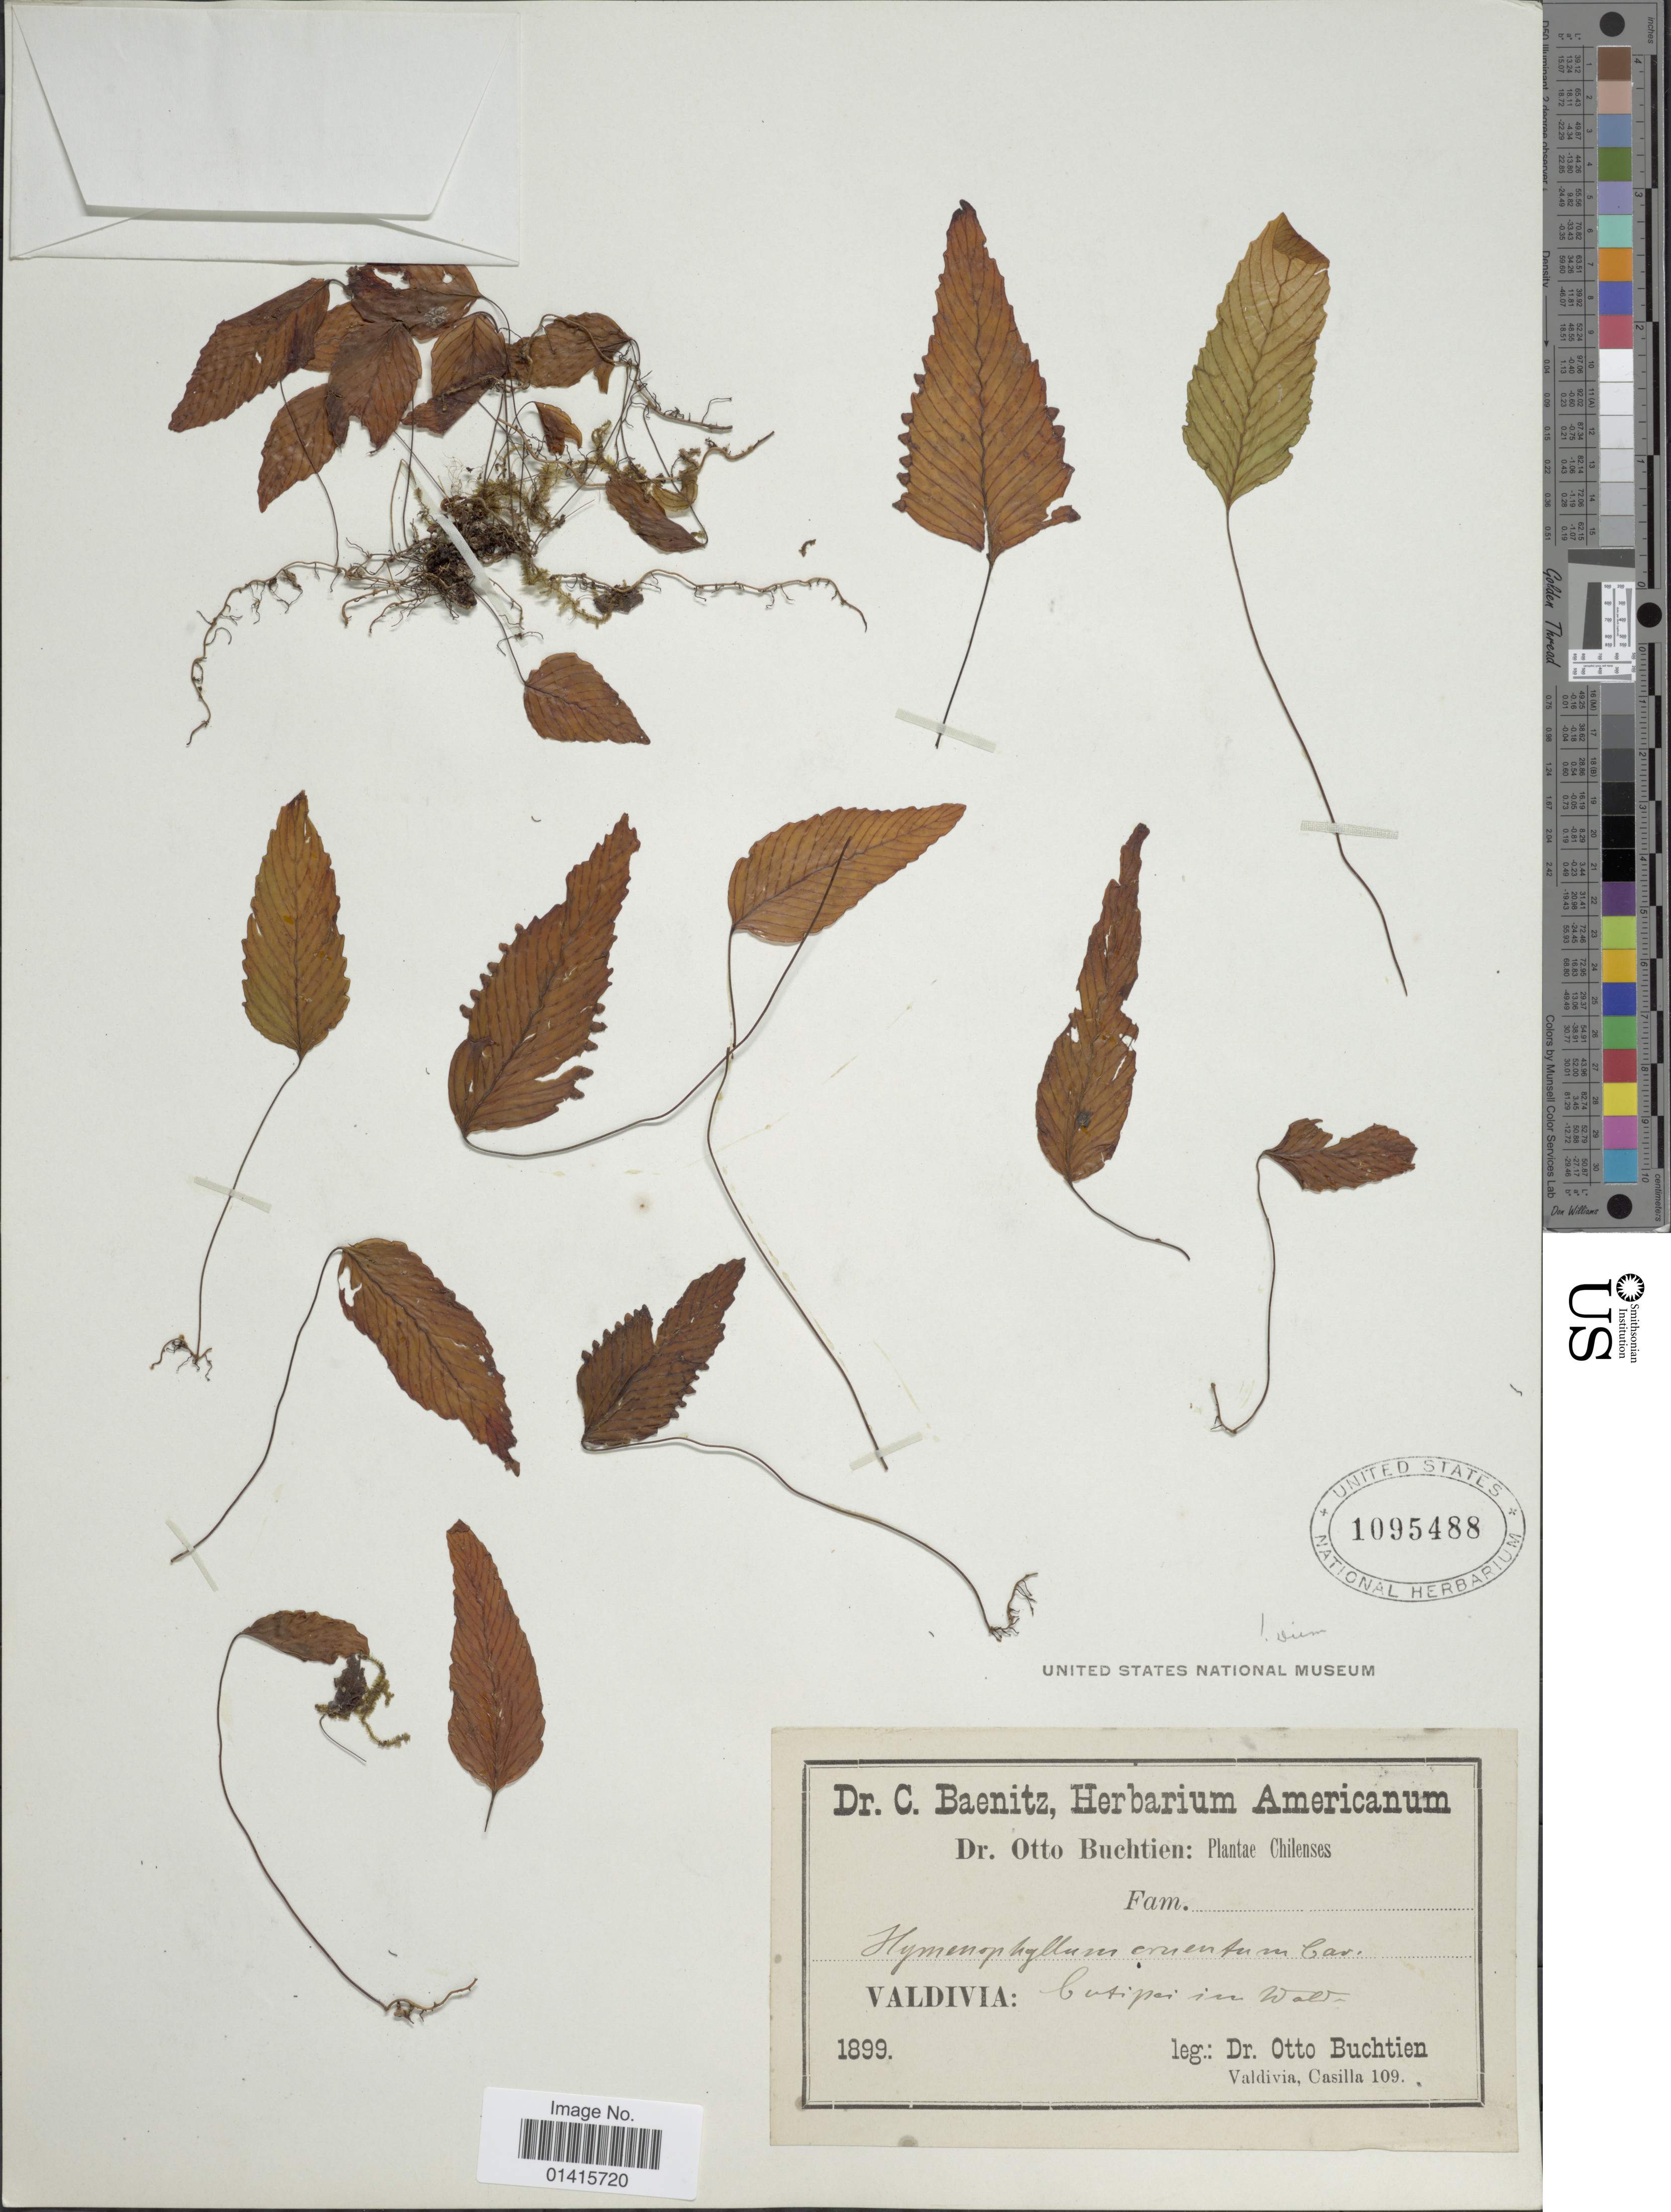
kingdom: Plantae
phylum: Tracheophyta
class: Polypodiopsida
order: Hymenophyllales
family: Hymenophyllaceae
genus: Hymenophyllum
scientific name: Hymenophyllum cruentum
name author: Cav.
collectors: O. Buchtien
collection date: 1899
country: Chile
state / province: Los Ríos (XIV)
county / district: Valdivia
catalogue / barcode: US 1095488